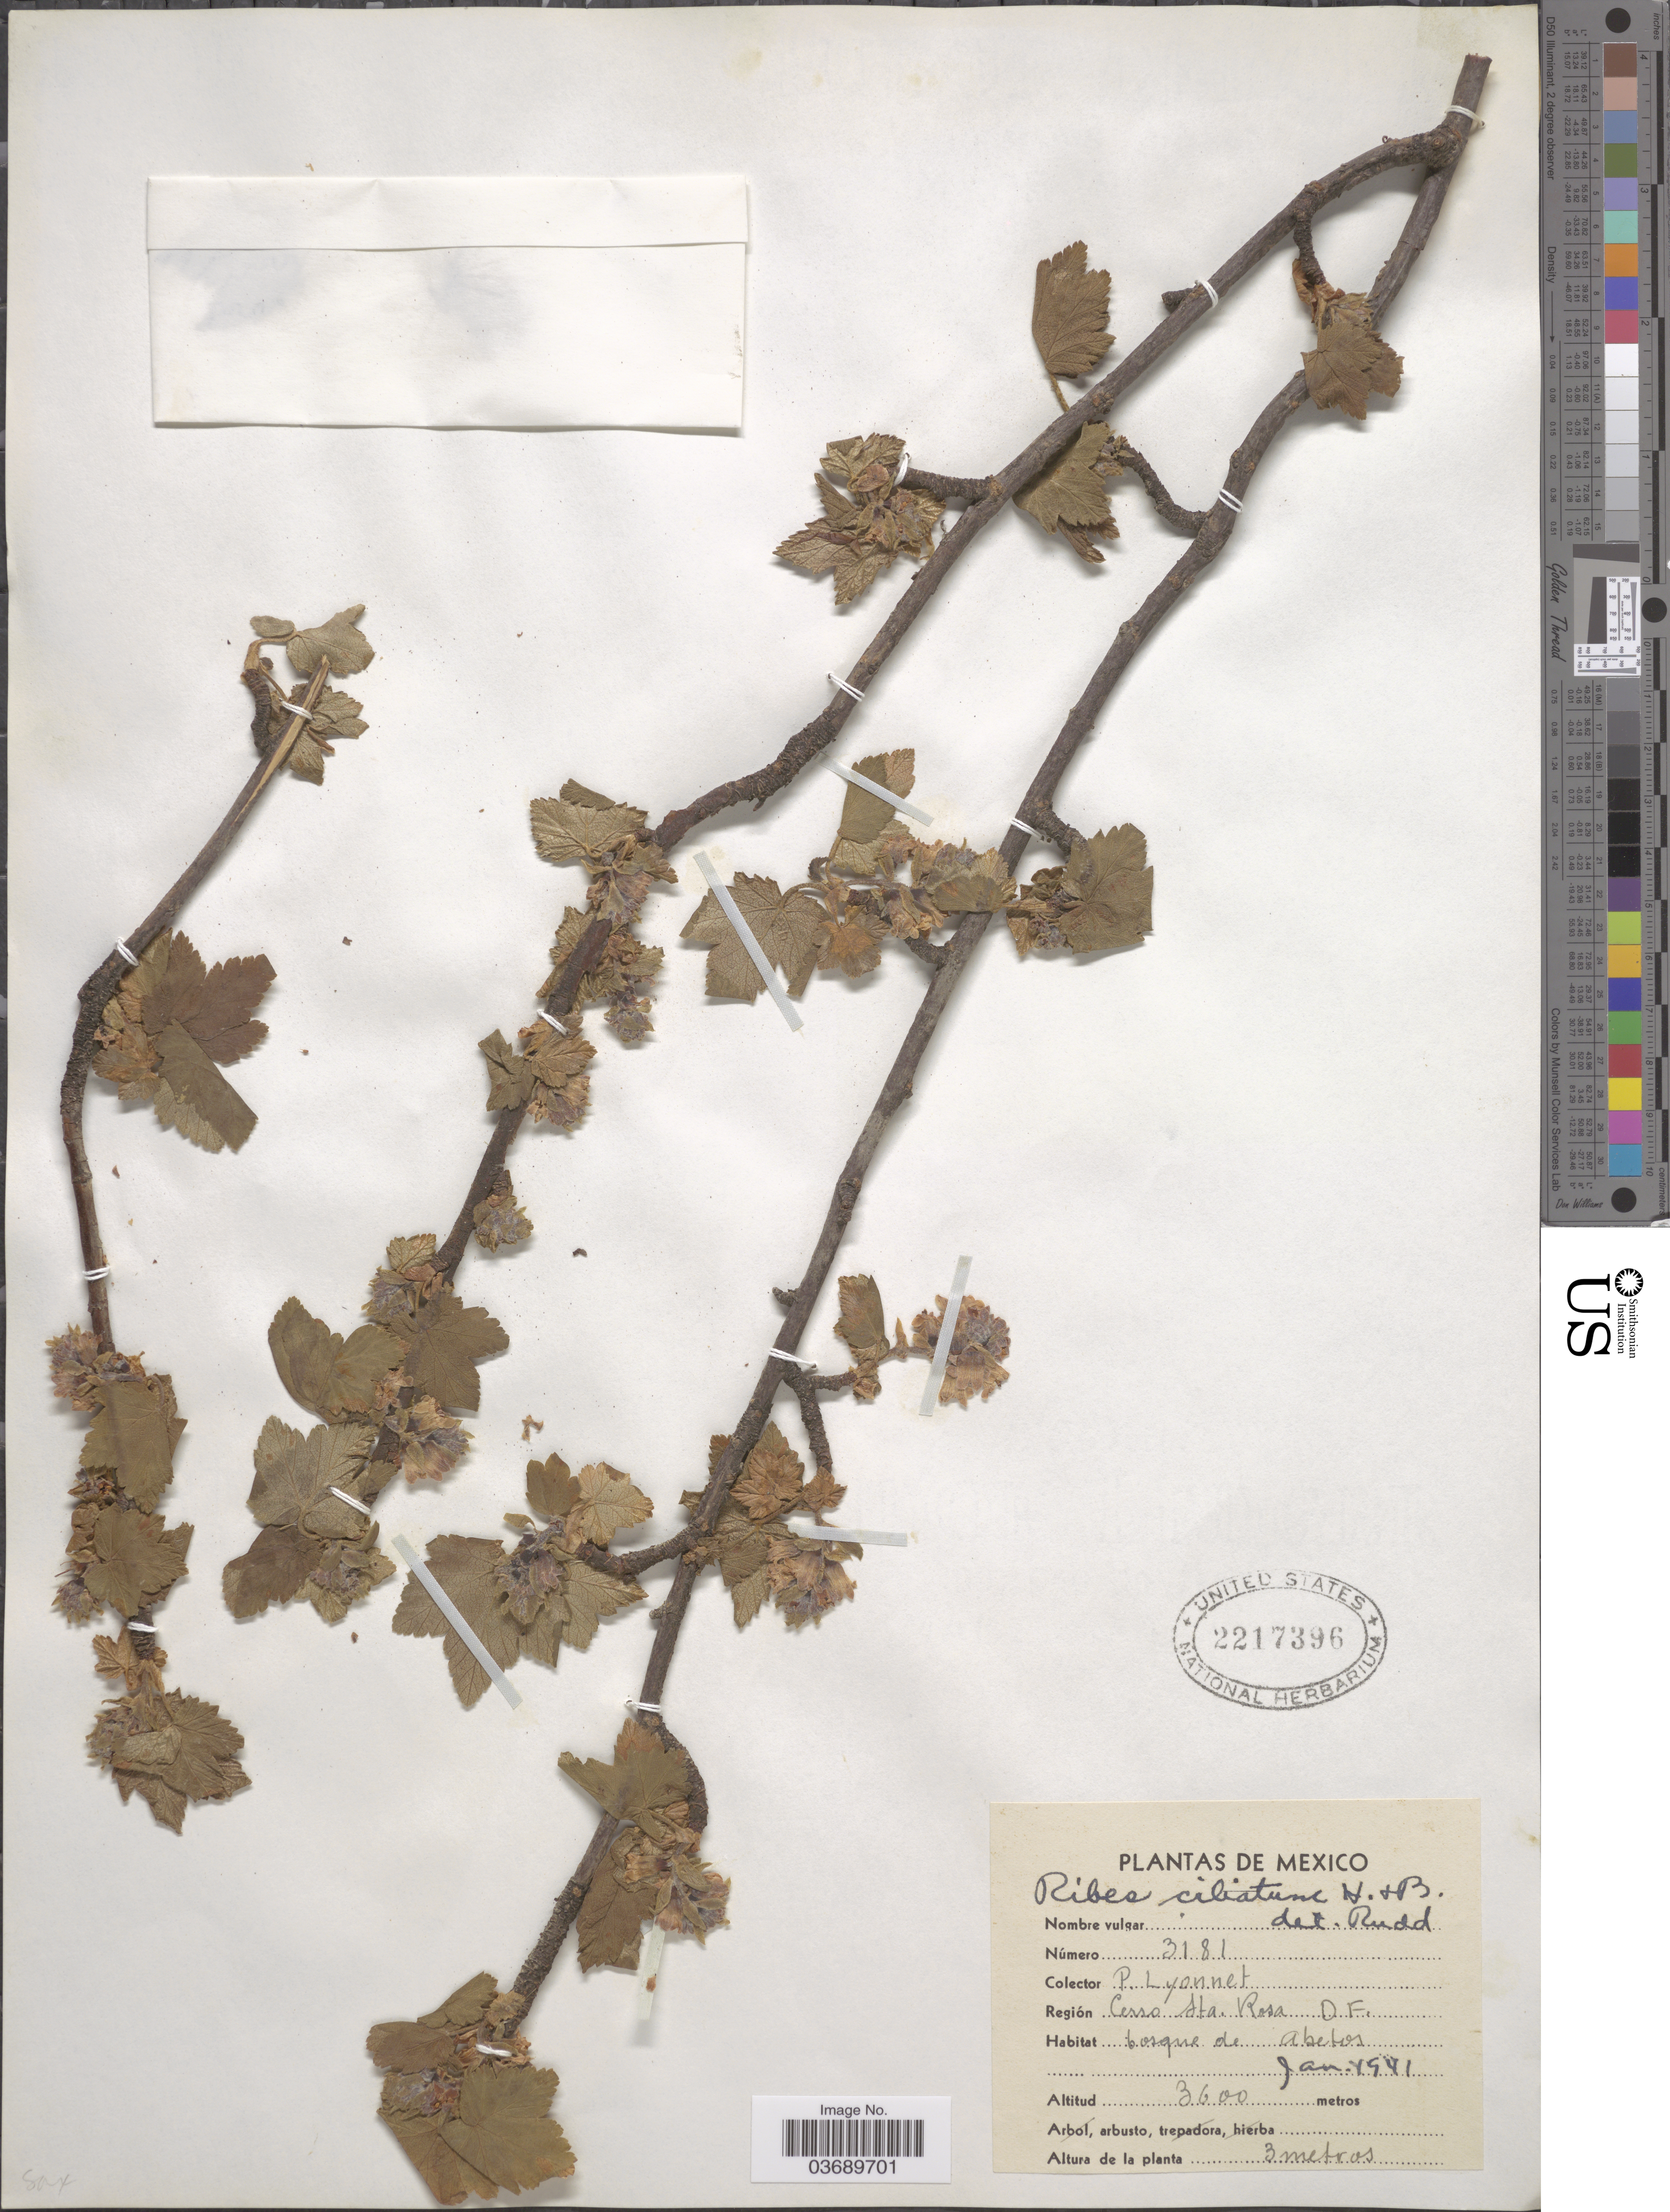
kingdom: Plantae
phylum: Tracheophyta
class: Magnoliopsida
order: Saxifragales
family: Grossulariaceae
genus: Ribes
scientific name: Ribes ciliatum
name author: Humb. & Bonpl. ex Roem. & Schult.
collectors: P. Lyonnet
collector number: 3181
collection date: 1941-01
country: Mexico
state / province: Distrito Federal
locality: Cerro Sta. Rosa.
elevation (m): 3600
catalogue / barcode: US 2217396